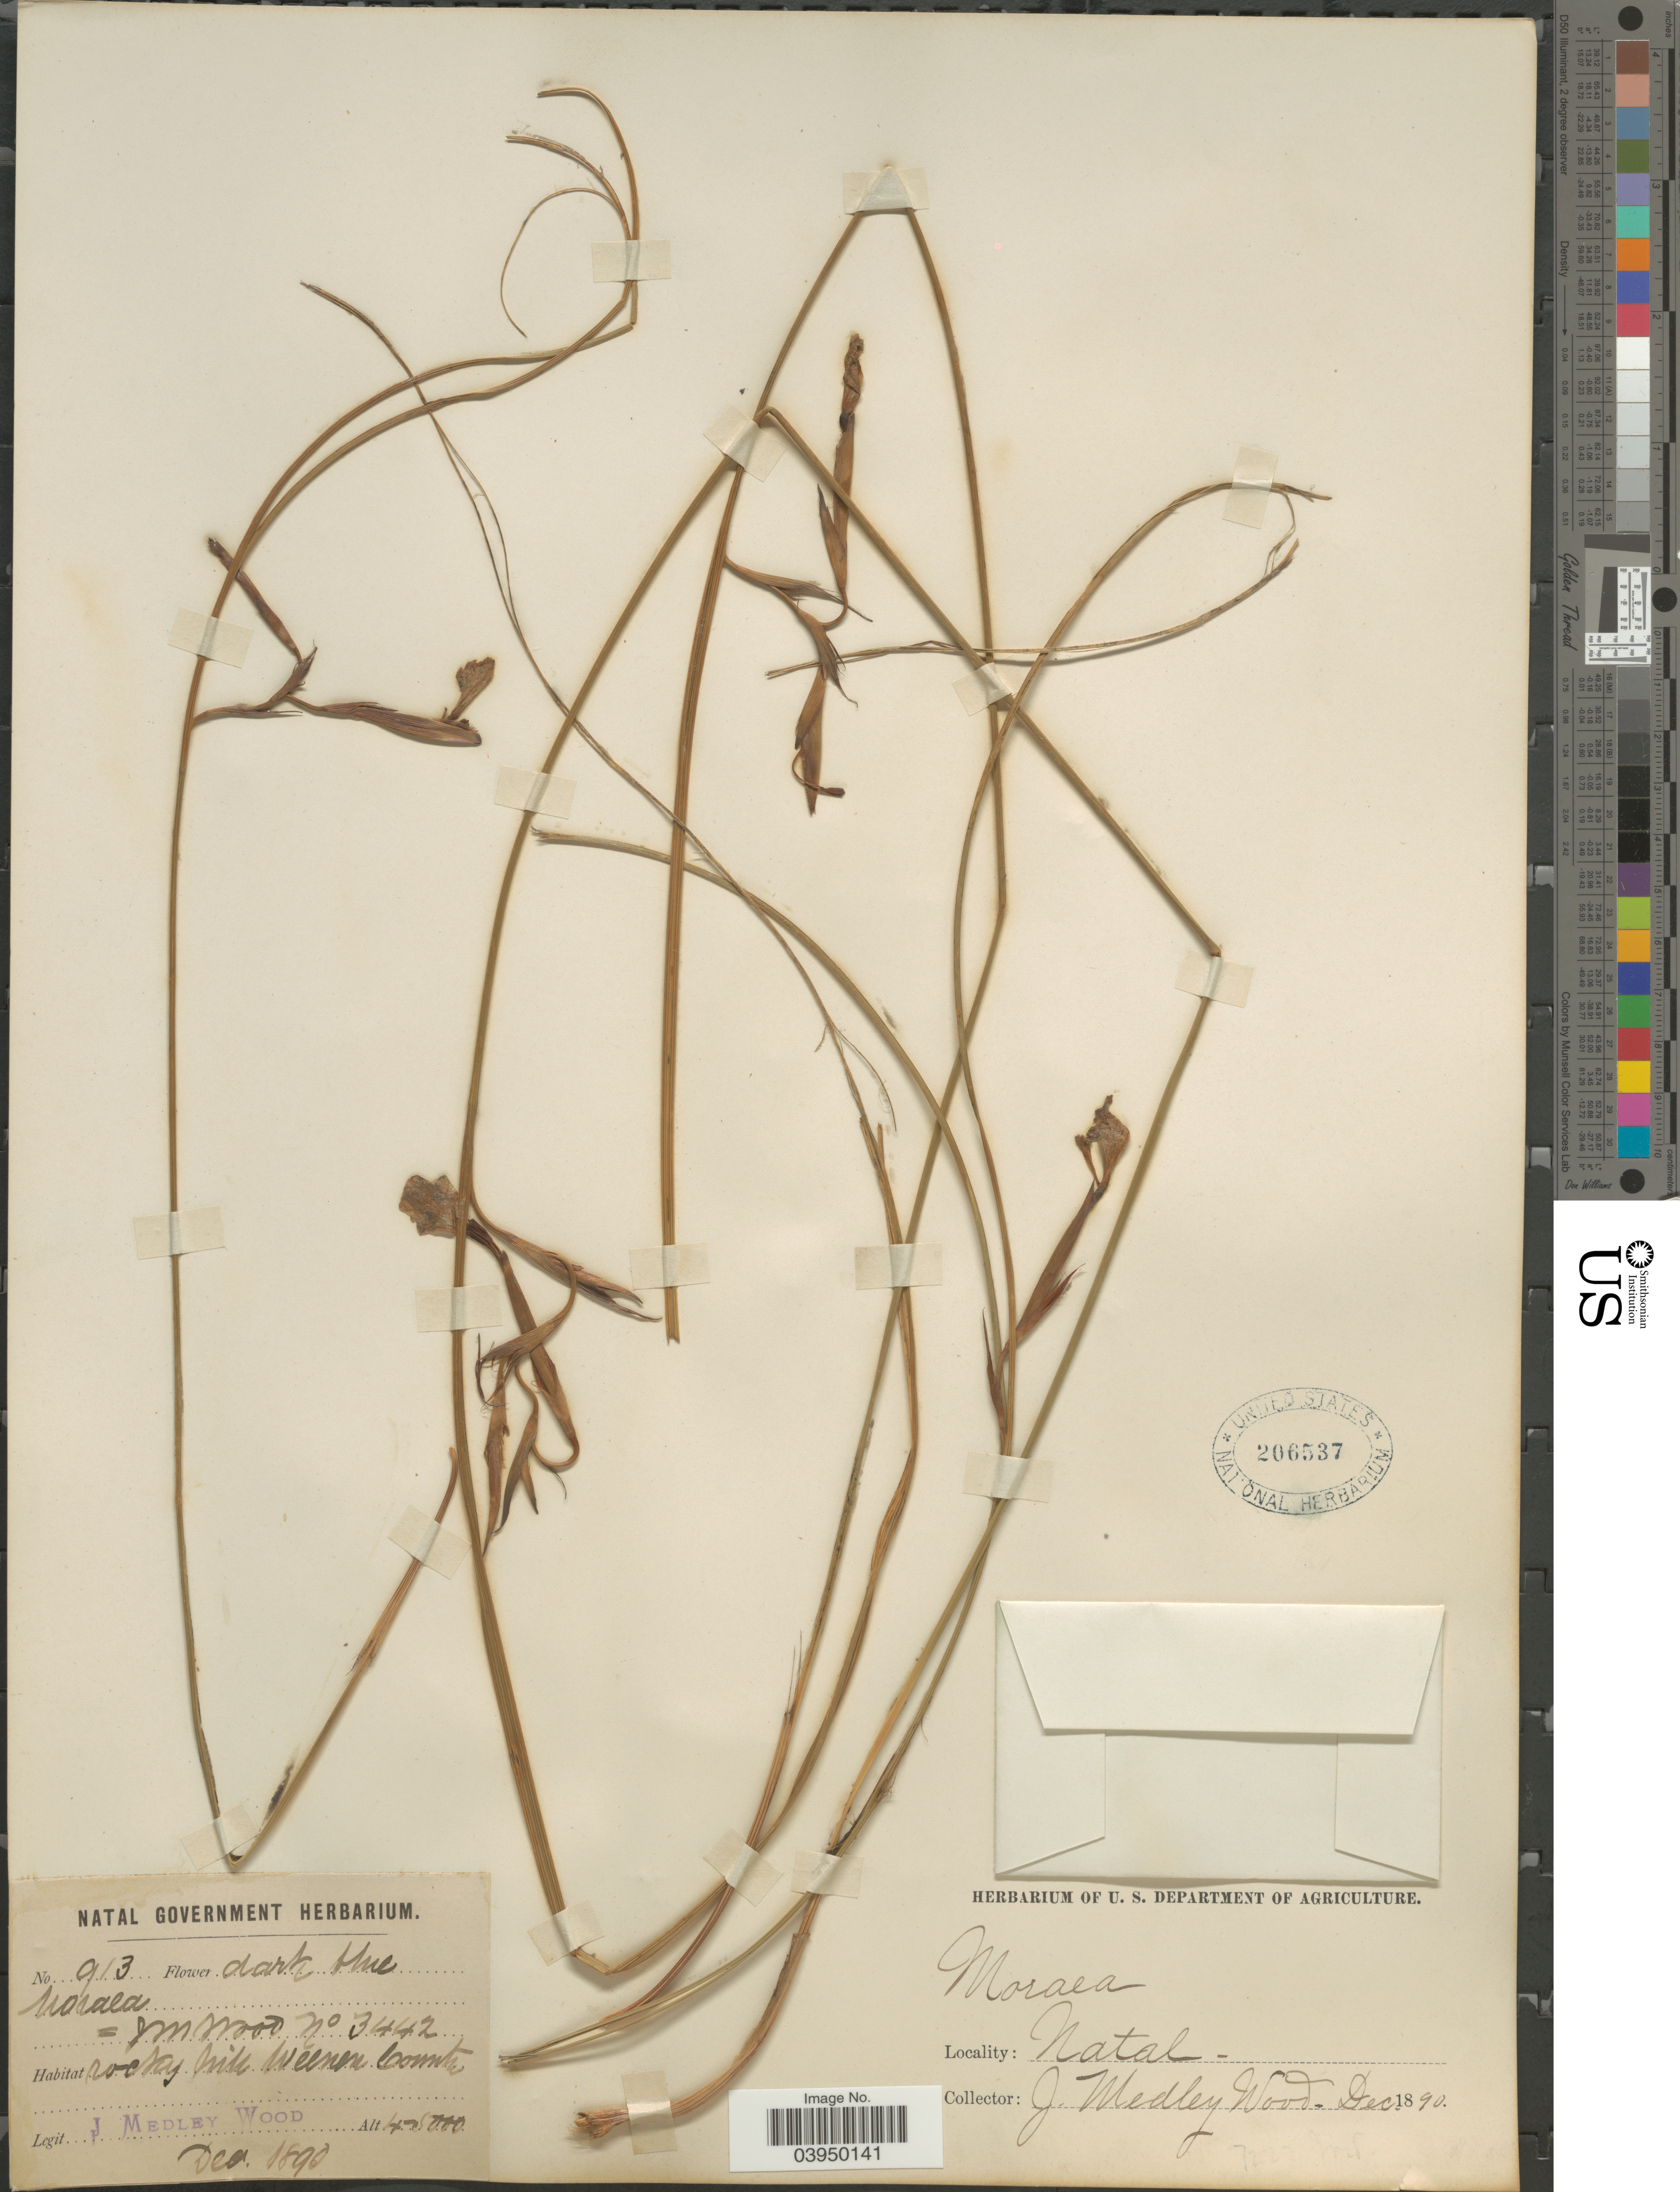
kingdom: Plantae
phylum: Tracheophyta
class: Liliopsida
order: Asparagales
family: Iridaceae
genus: Moraea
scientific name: Moraea sp.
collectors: J. Medley Wood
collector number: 913/3442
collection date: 1890-12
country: South Africa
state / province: KwaZulu-Natal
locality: Natal. Rocky hill Weenen County.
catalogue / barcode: US 206537